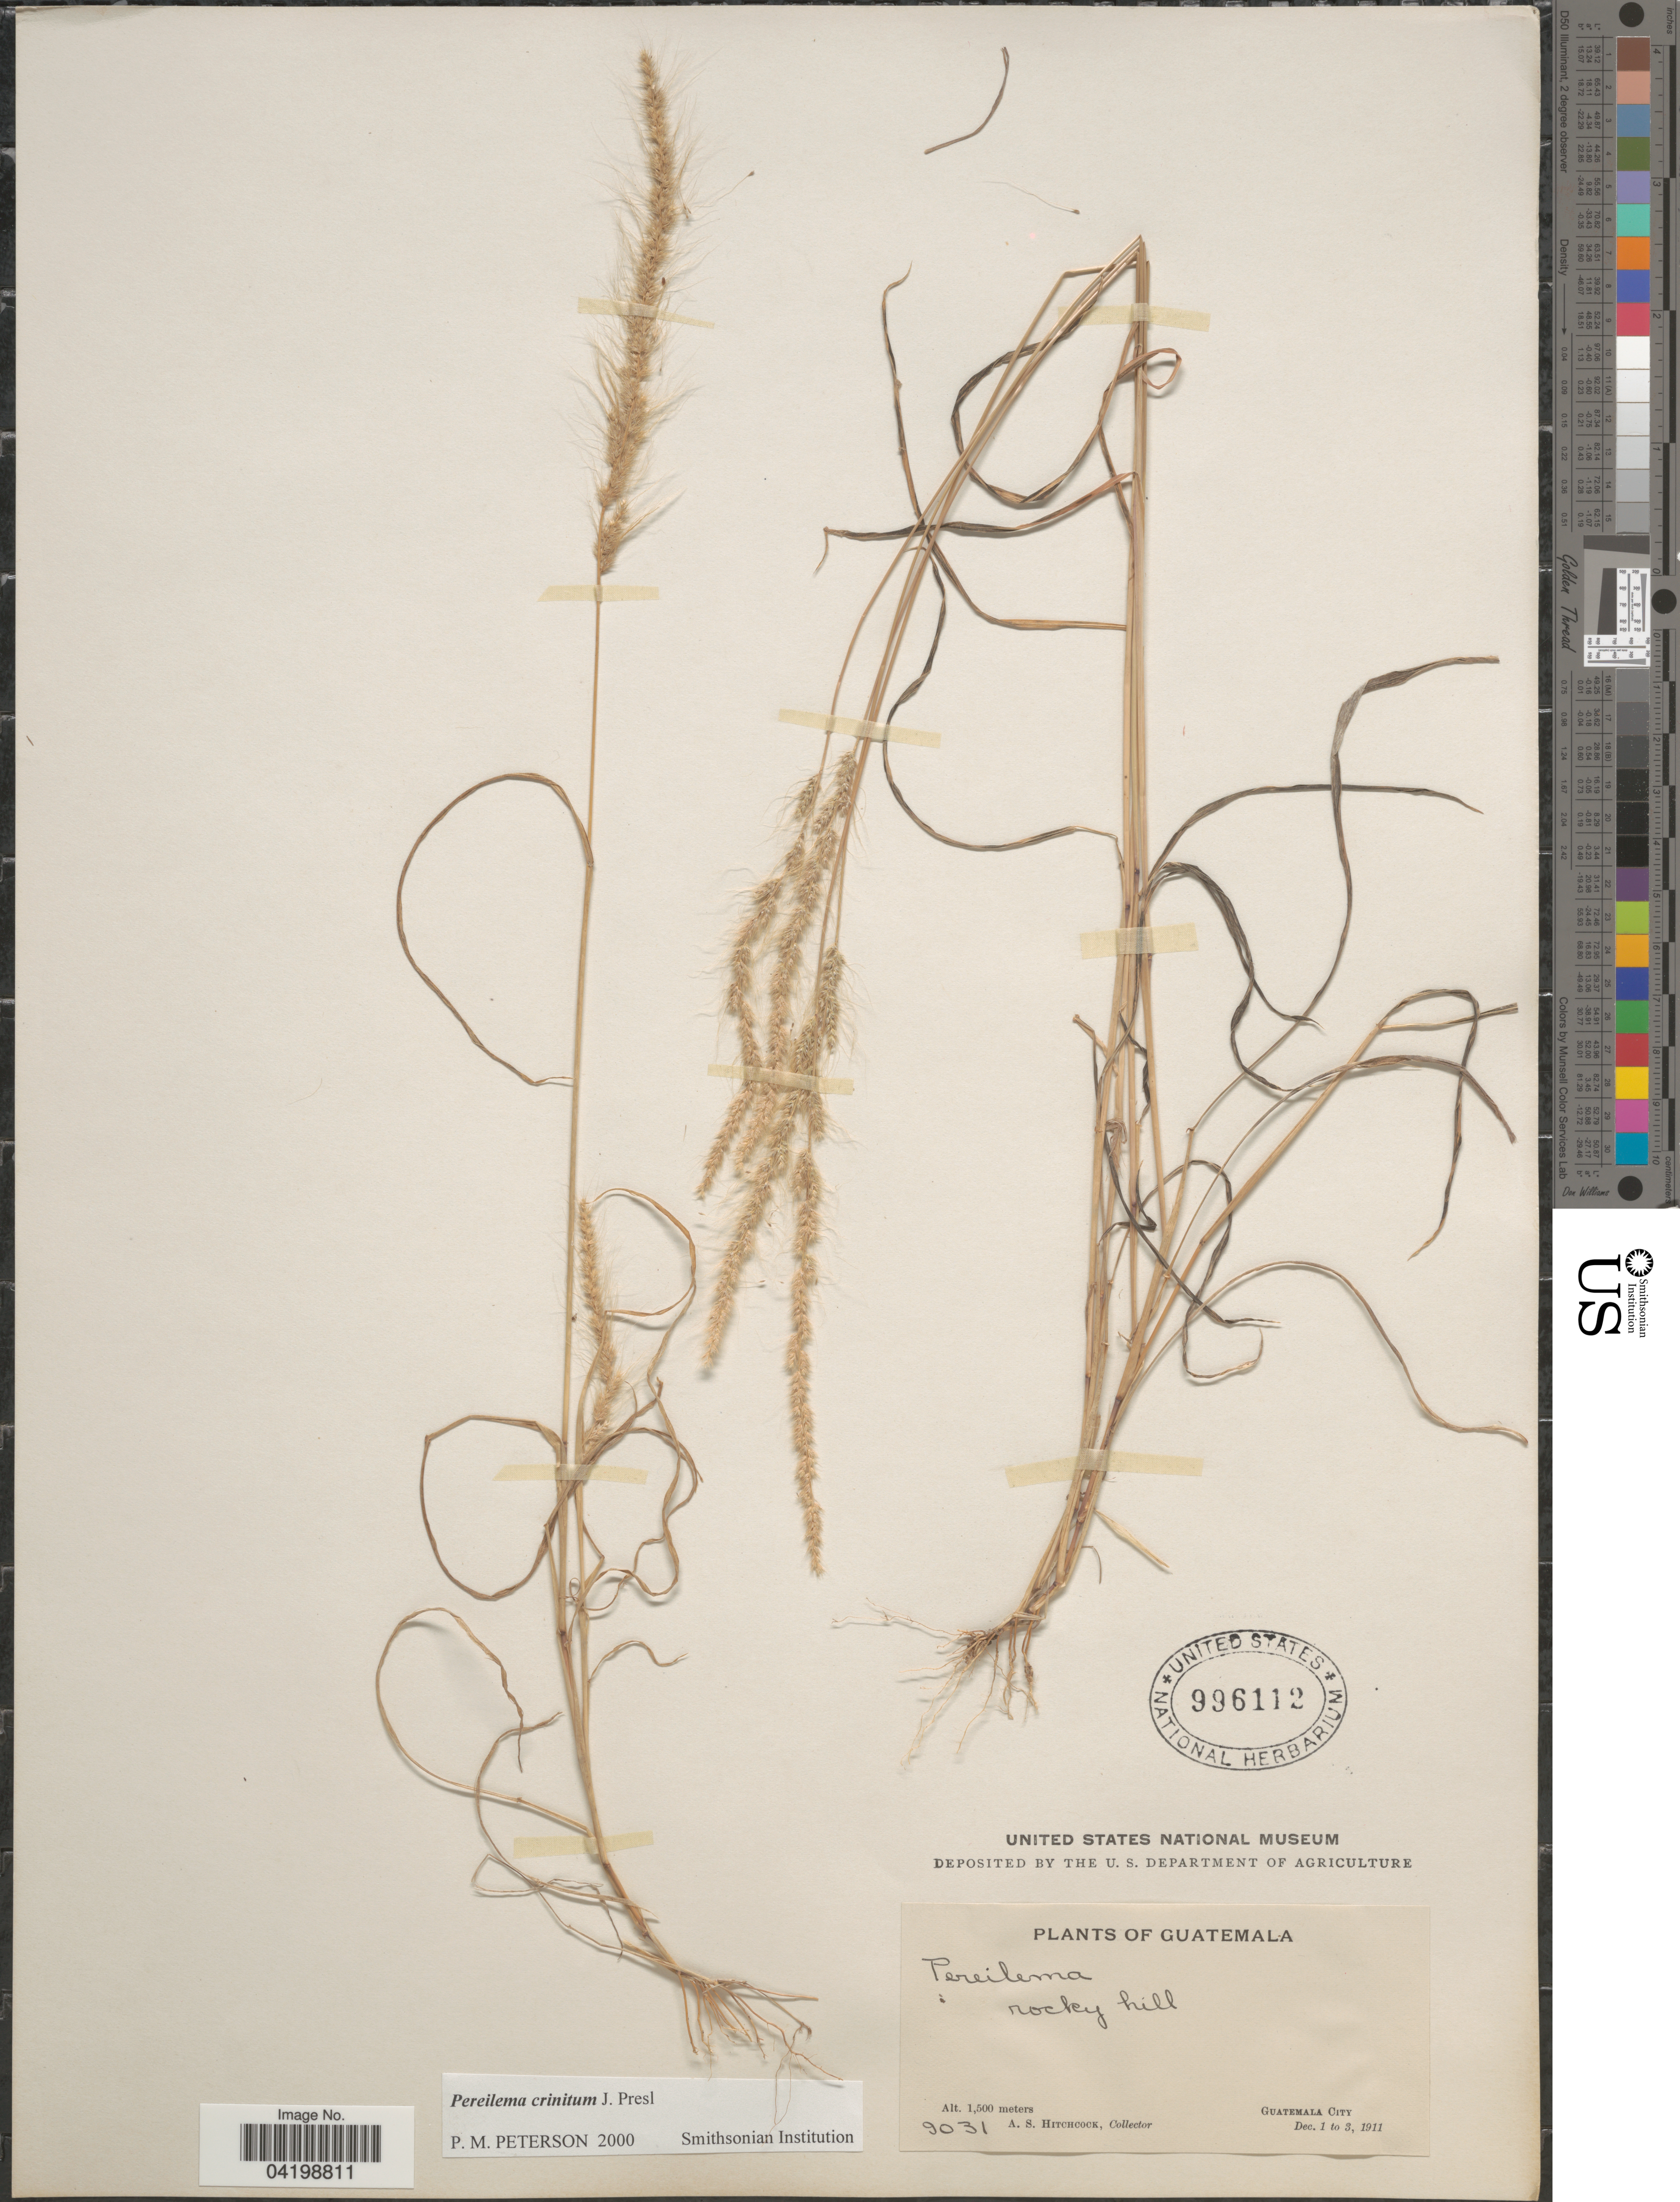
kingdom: Plantae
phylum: Tracheophyta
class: Liliopsida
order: Poales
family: Poaceae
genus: Muhlenbergia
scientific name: Muhlenbergia pereilema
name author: P.M. Peterson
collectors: A. S. Hitchcock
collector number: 9031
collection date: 1911-12-01/1911-12-03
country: Guatemala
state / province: Guatemala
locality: Guatemala City.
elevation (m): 1500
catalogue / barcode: US 996112